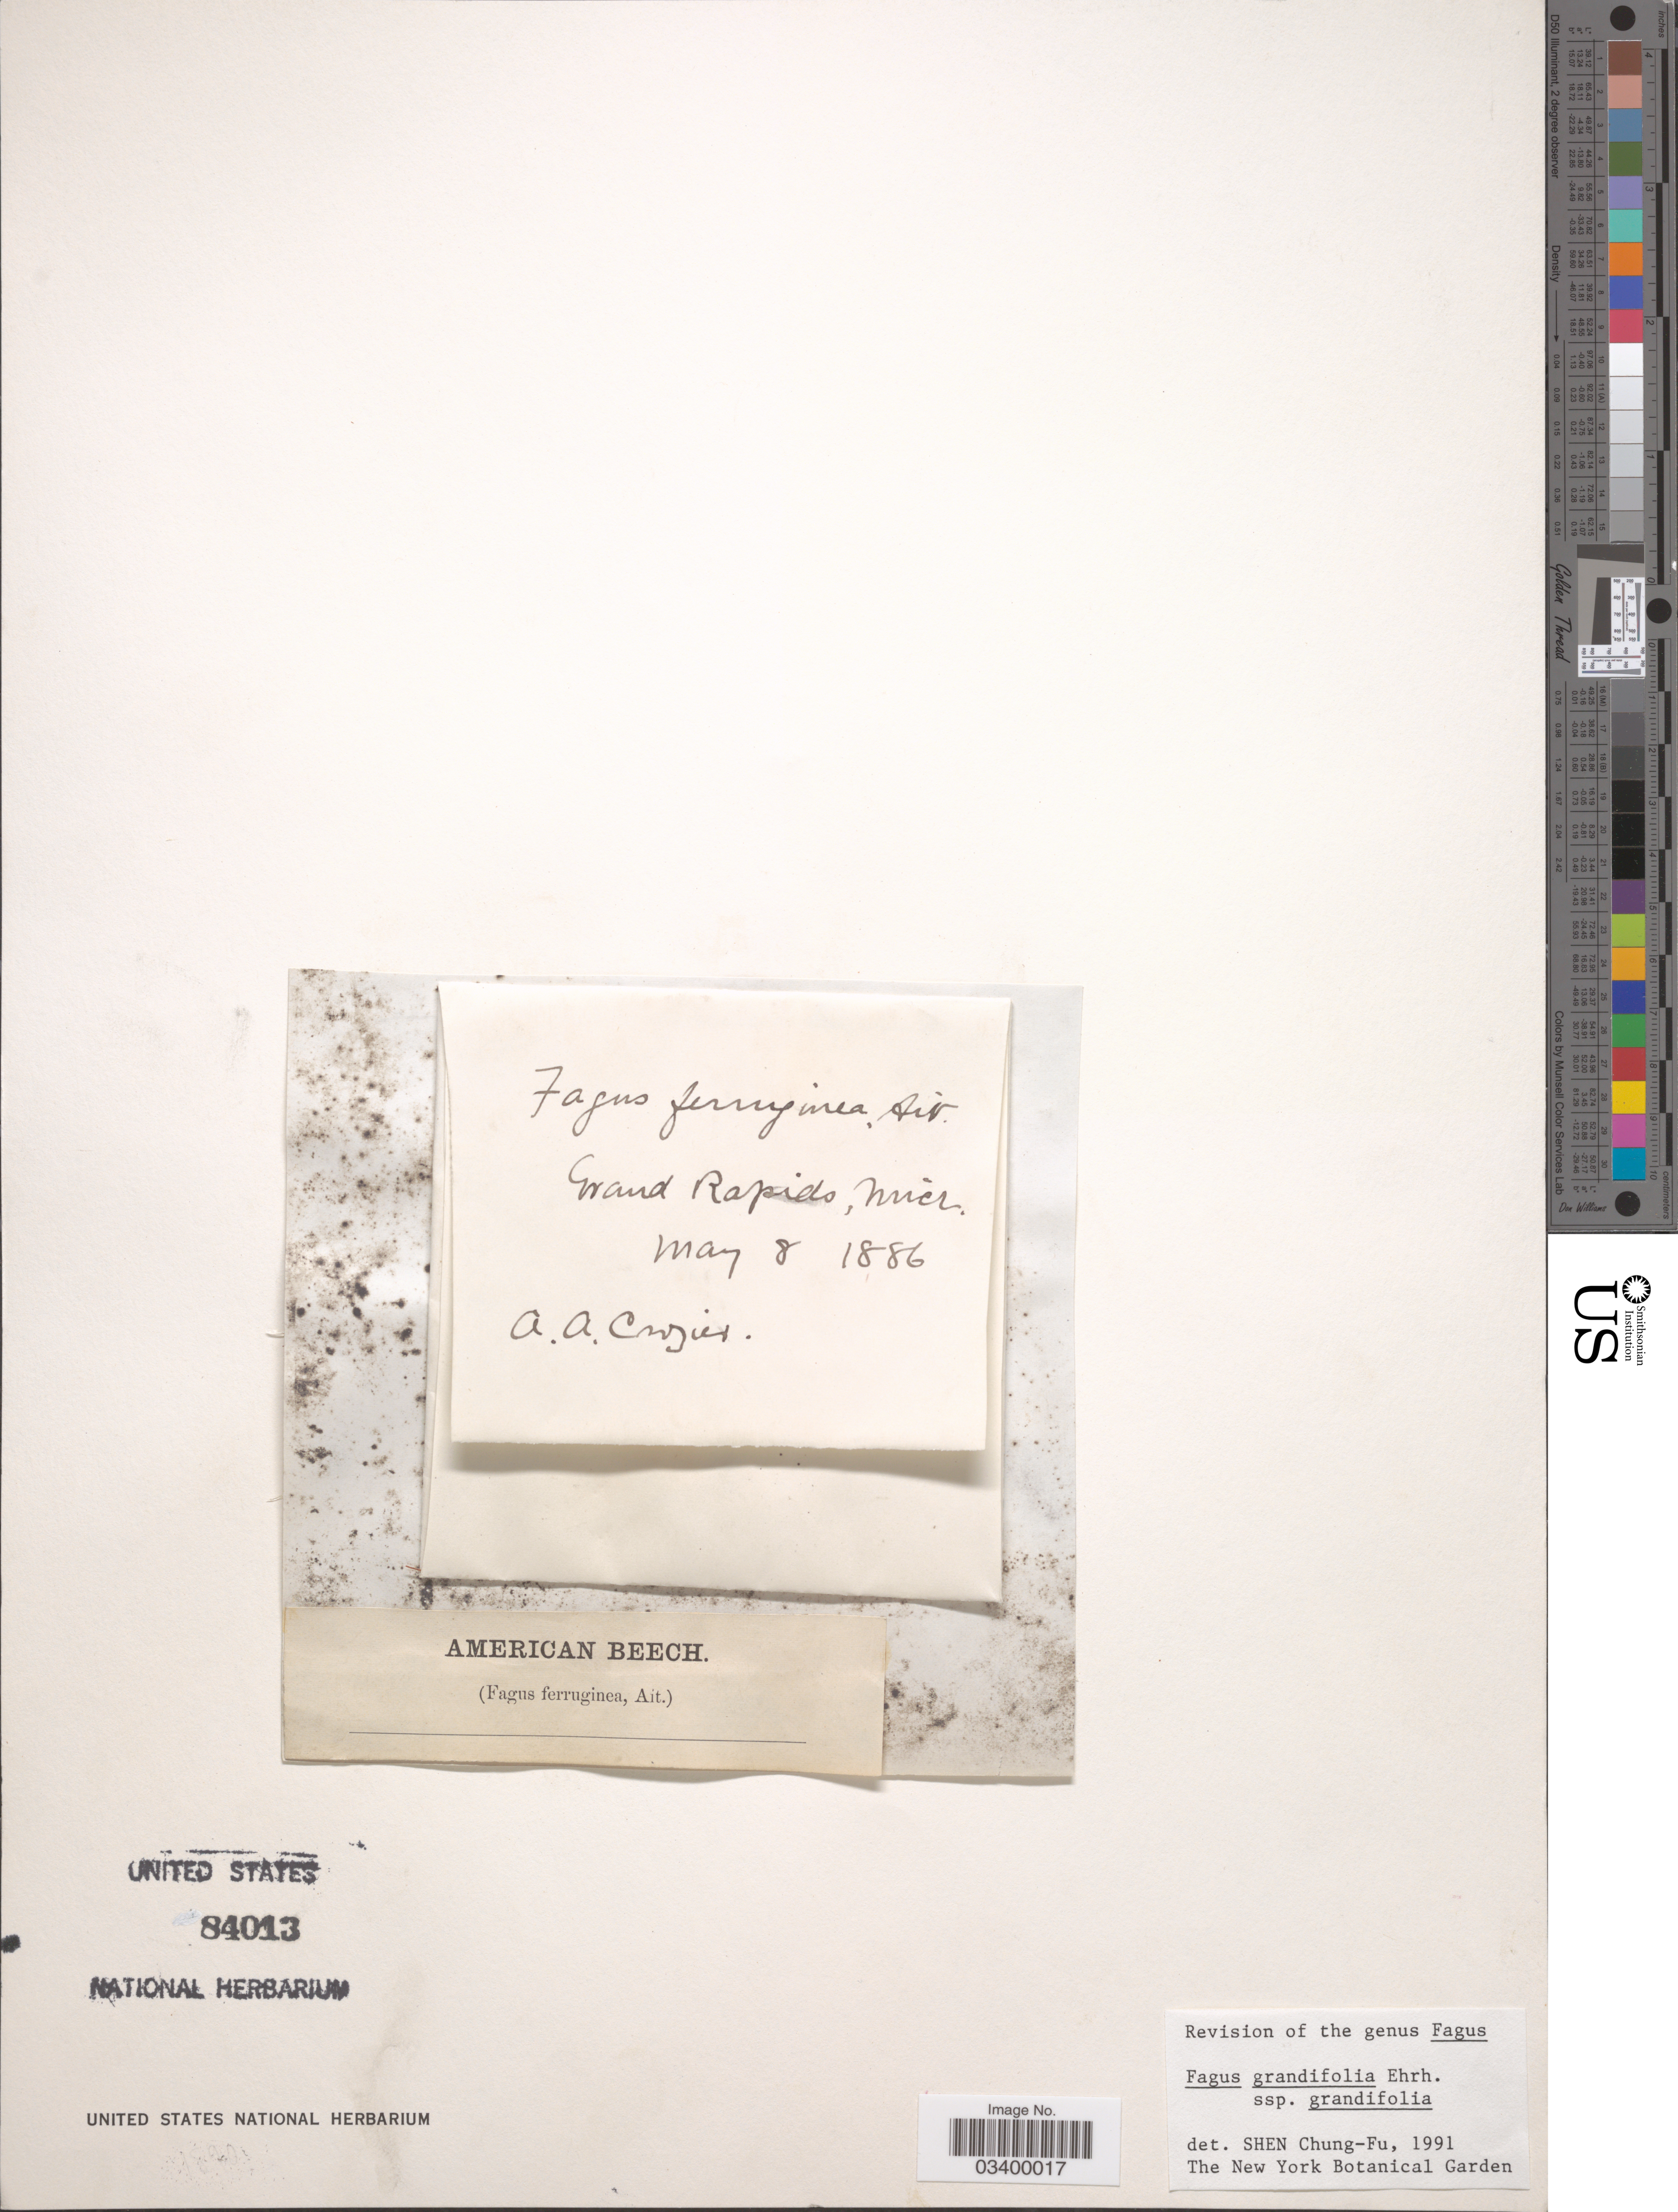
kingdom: Plantae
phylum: Tracheophyta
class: Magnoliopsida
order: Fagales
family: Fagaceae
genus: Fagus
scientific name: Fagus grandifolia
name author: Ehrh.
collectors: A. Crozier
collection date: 1886-05-08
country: United States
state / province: Michigan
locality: Grand Rapids.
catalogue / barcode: US 84013